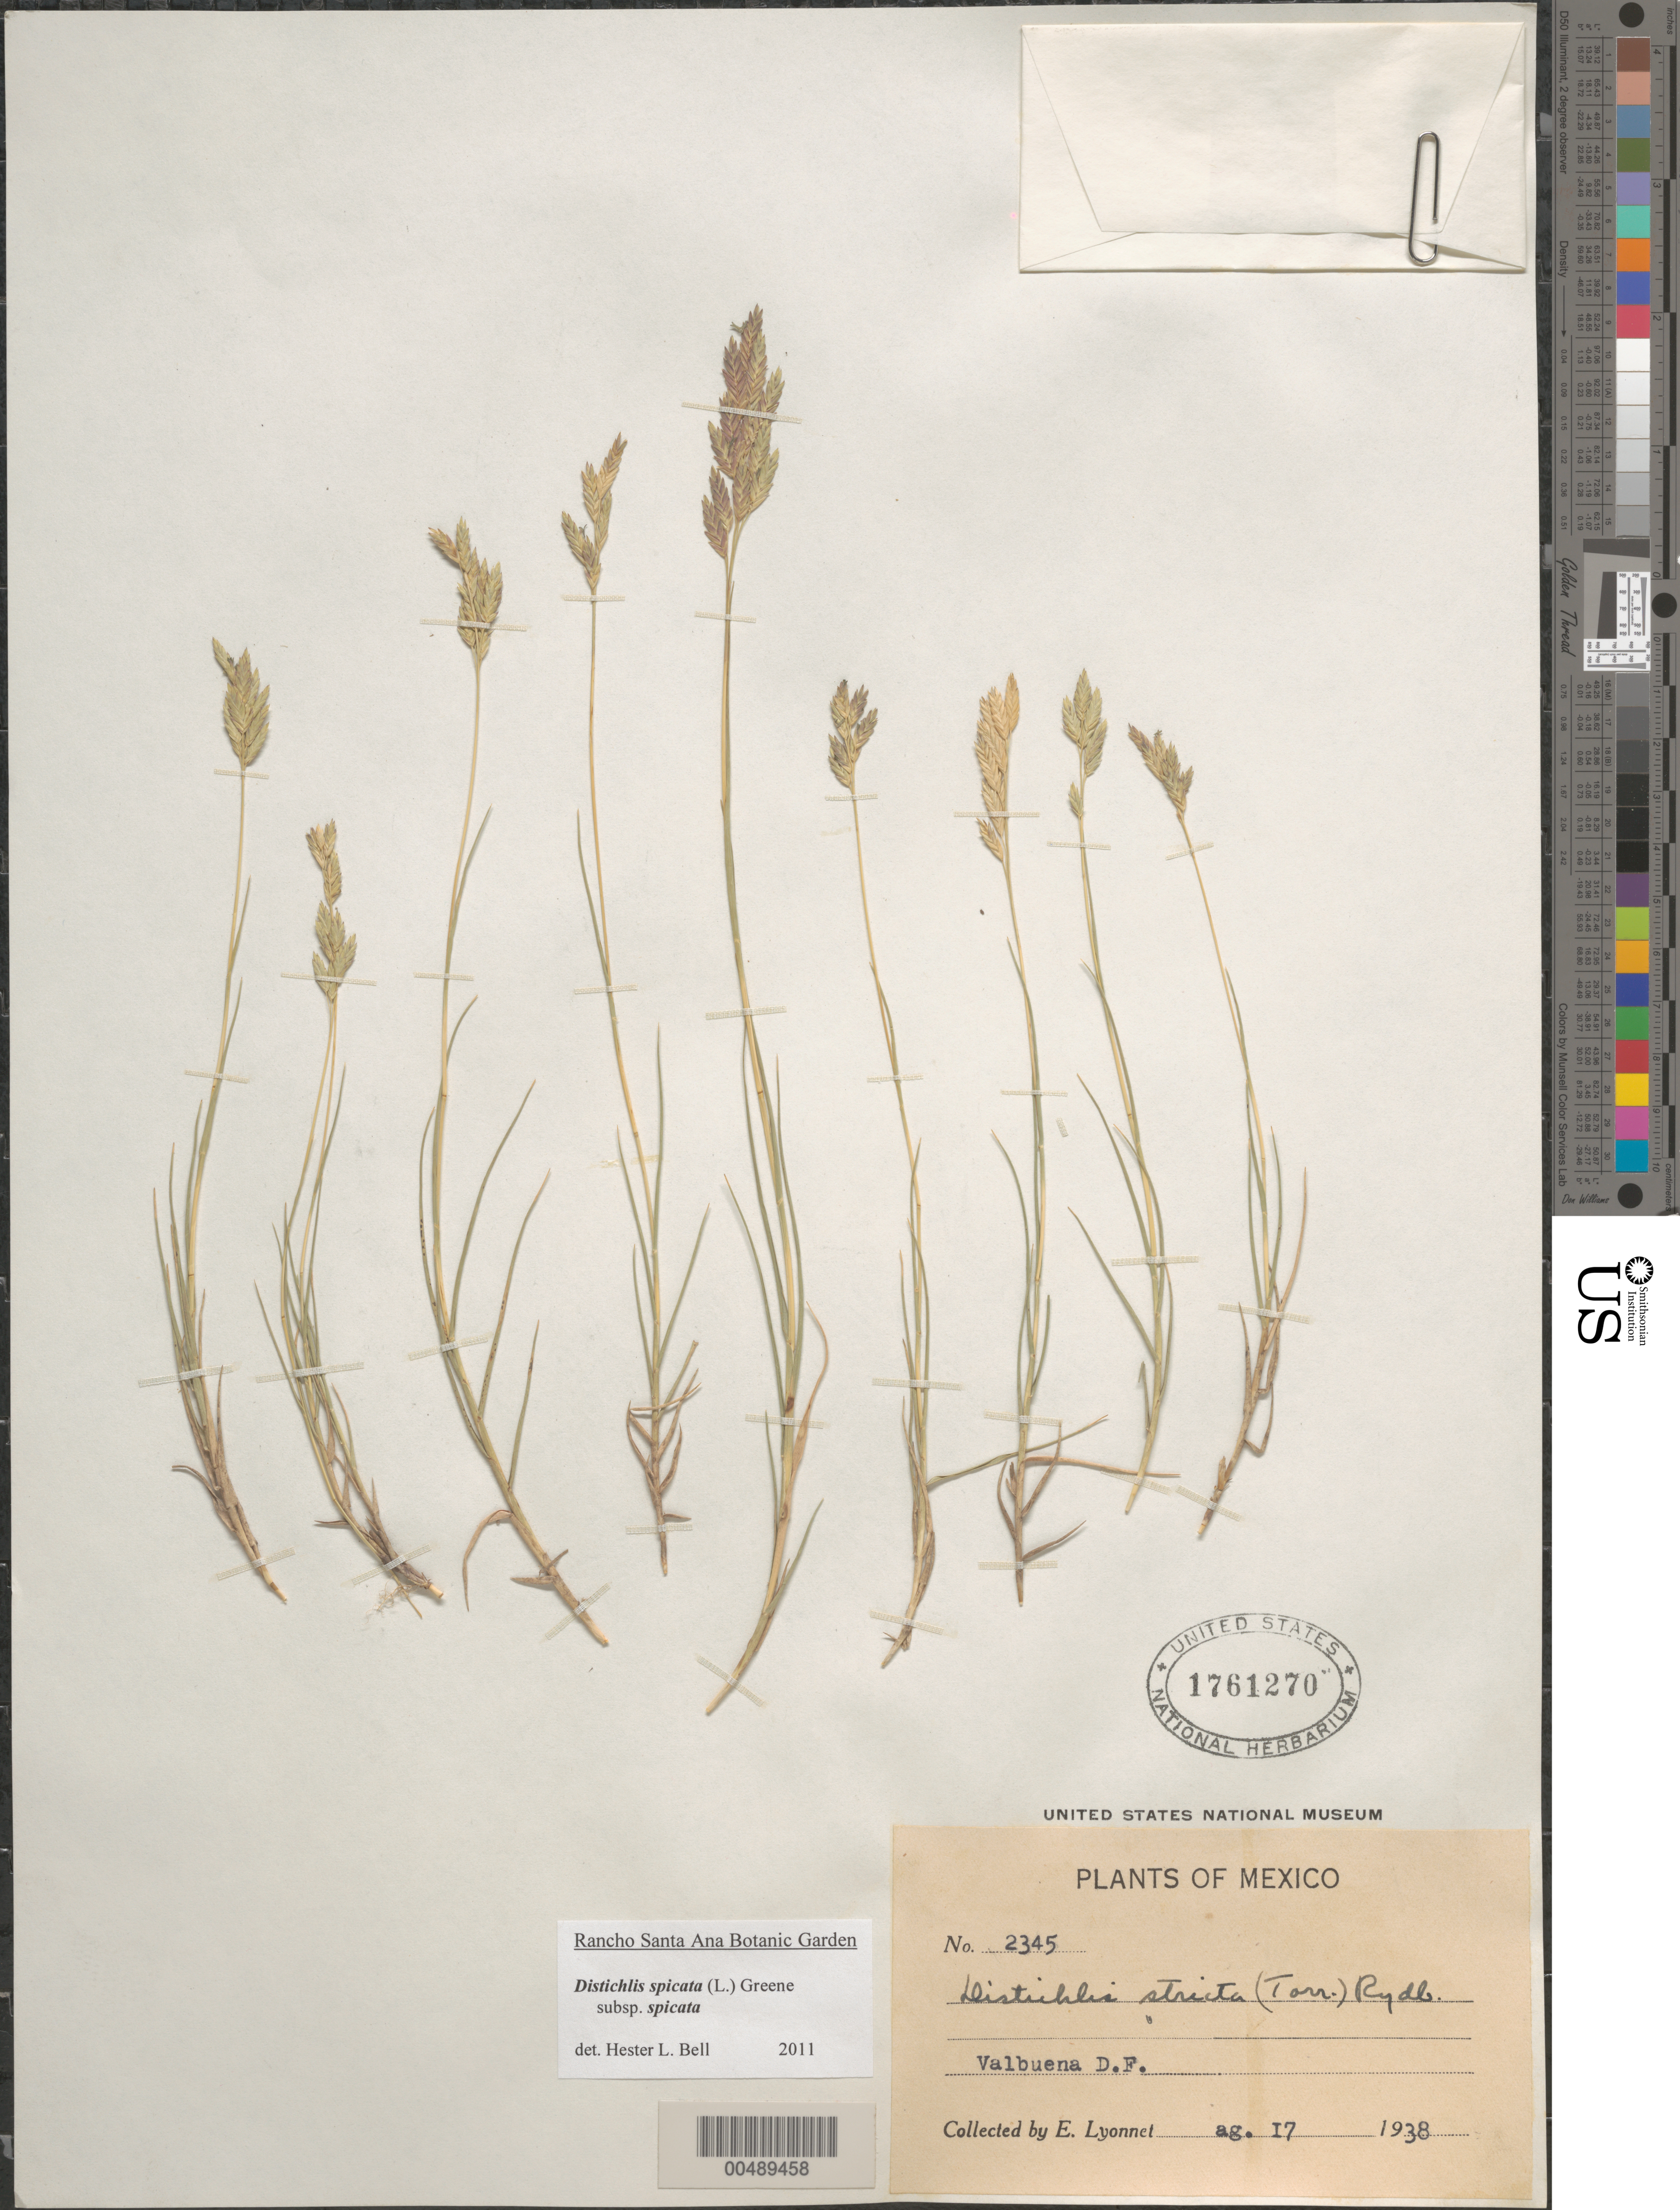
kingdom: Plantae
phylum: Tracheophyta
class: Liliopsida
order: Poales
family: Poaceae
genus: Distichlis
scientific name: Distichlis spicata subsp. spicata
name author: (L.) Greene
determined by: Bell, H. L.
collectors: Bro. E. Lyonnet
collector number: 2345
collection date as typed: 17 Aug 1938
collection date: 1938-08-17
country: Mexico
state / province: Distrito Federal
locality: Valbuena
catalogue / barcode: US 1761270